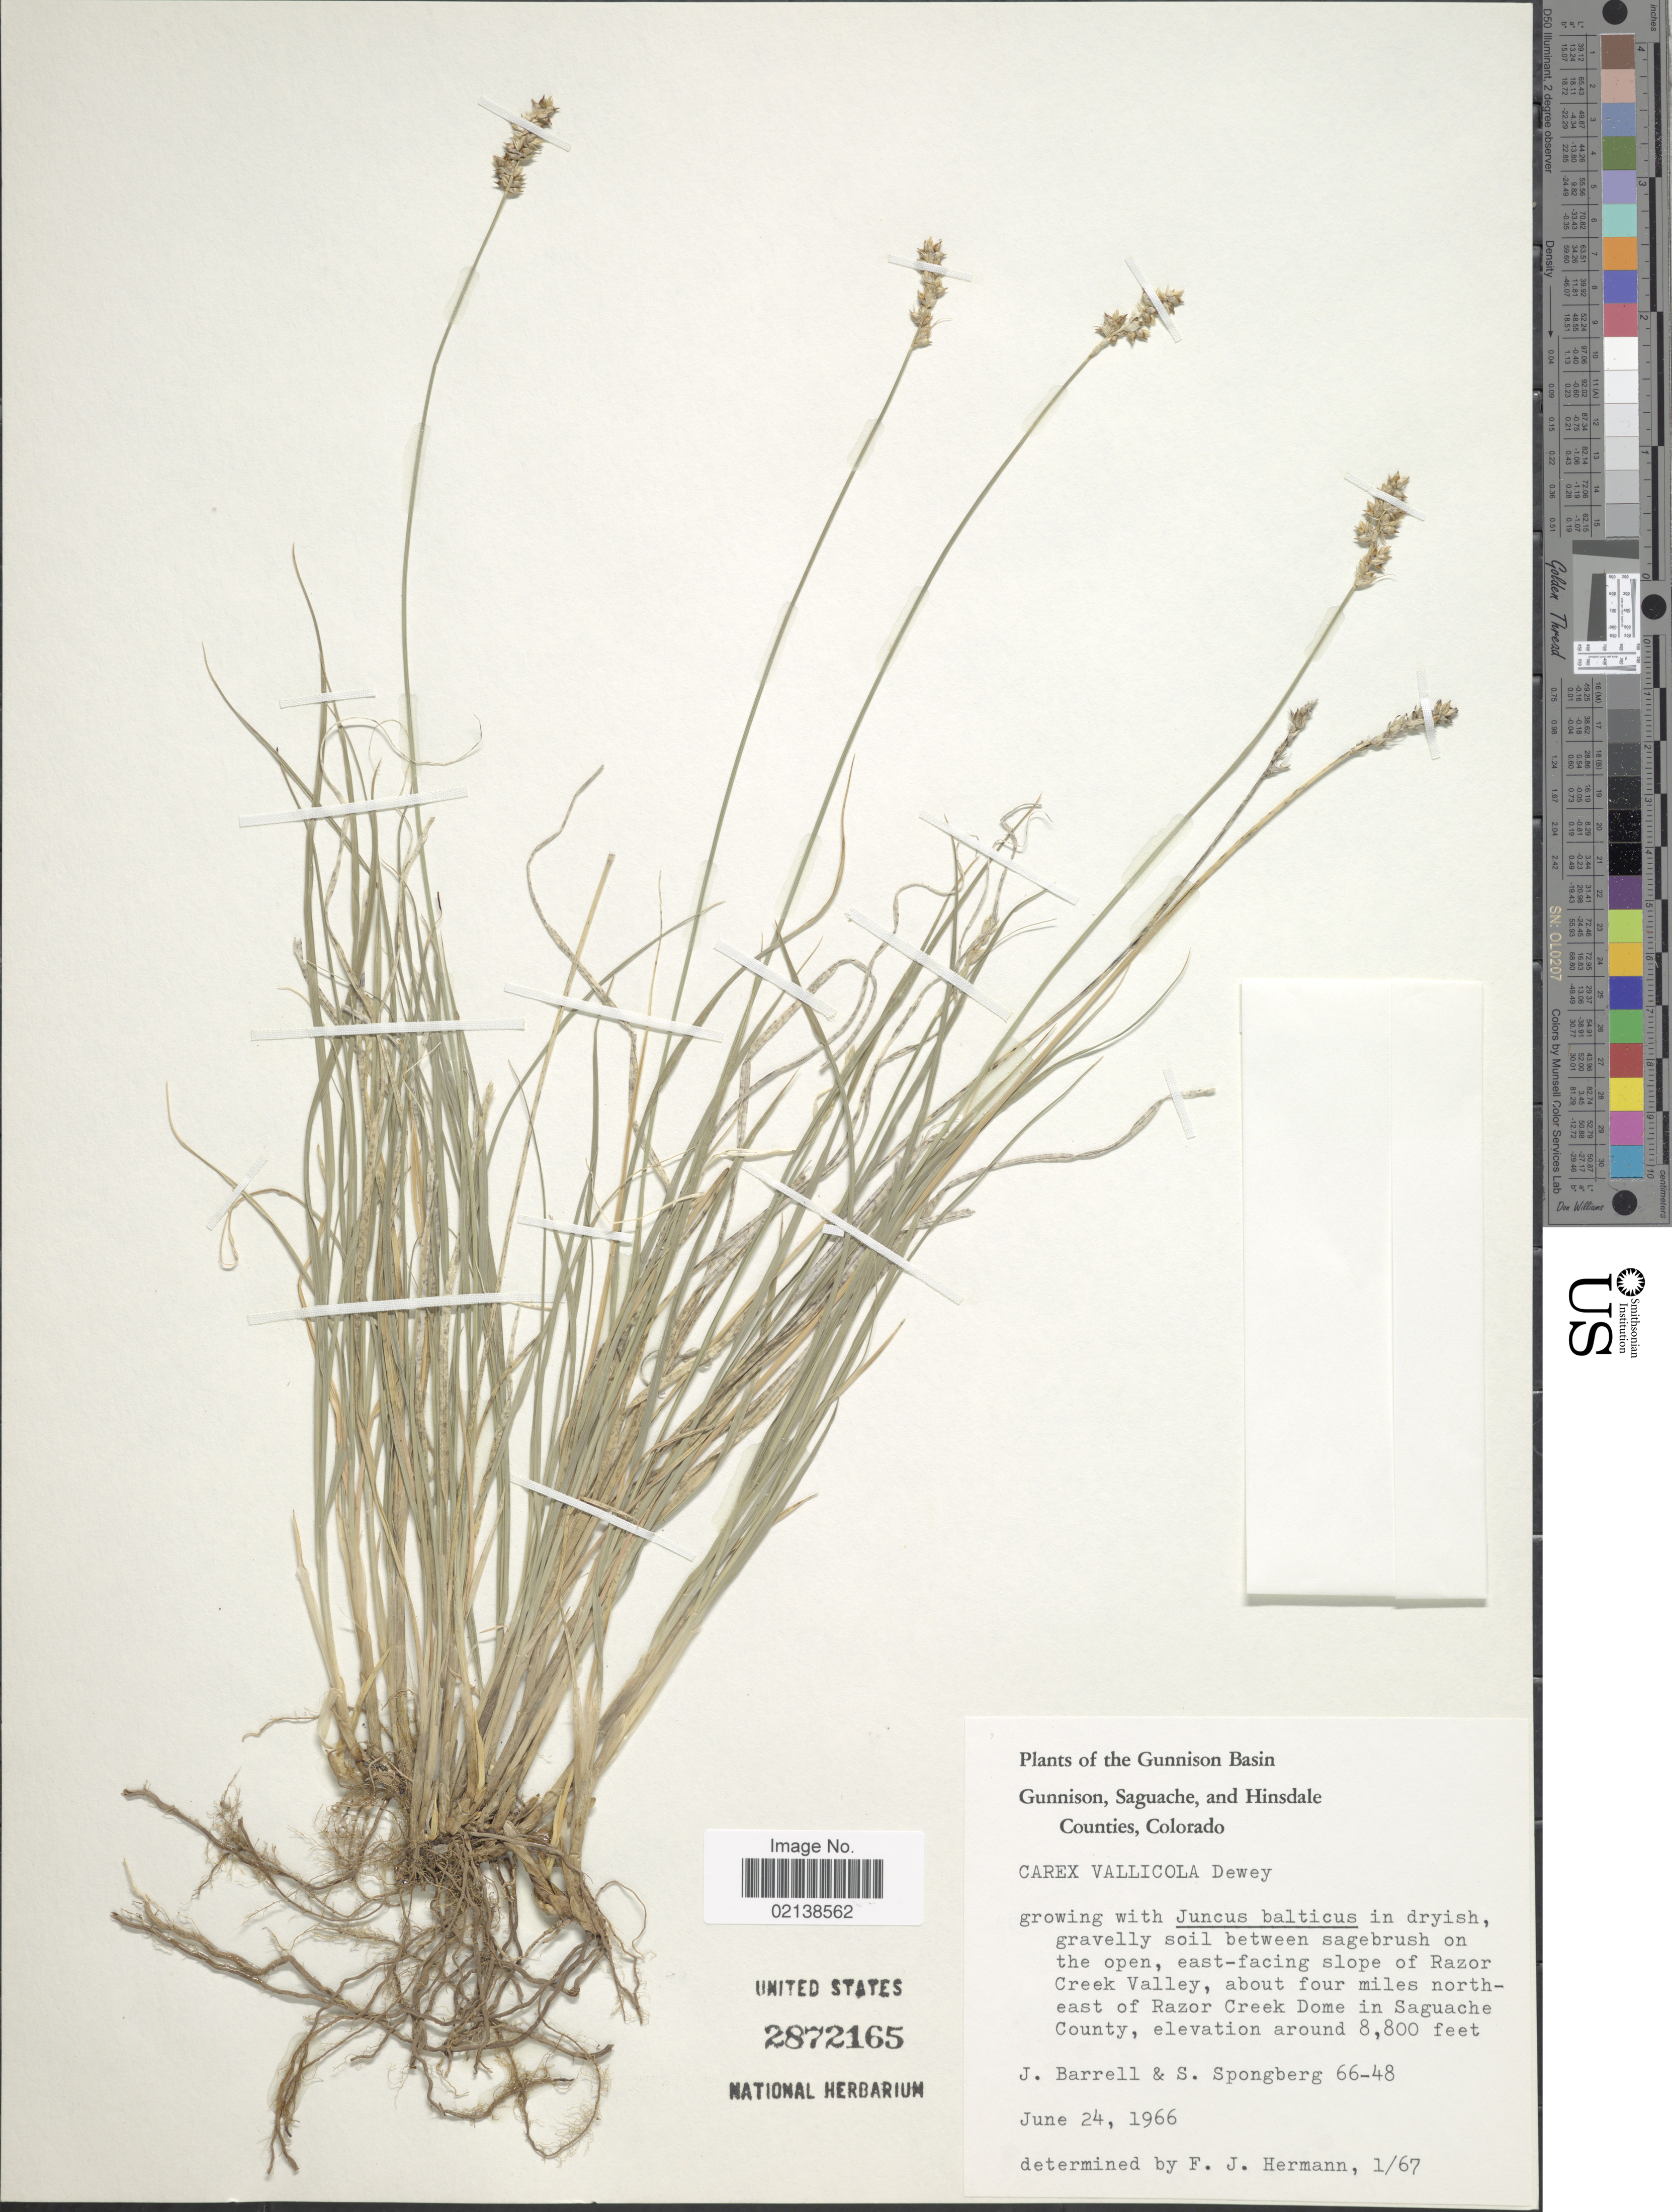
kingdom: Plantae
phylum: Tracheophyta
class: Liliopsida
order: Poales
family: Cyperaceae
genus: Carex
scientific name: Carex vallicola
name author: Dewey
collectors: J. Barrell & S. A.Spongberg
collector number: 66-48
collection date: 1966-06-24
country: United States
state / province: Colorado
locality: The Gunnison Basin, Gunnison, Saguache, and Hinsdale Counties, Colorado, east-facing slope of Razor Creek Valley, about four miles north-east of Razor Creek Dome in Saguache County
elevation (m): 2682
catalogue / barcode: US 2872165